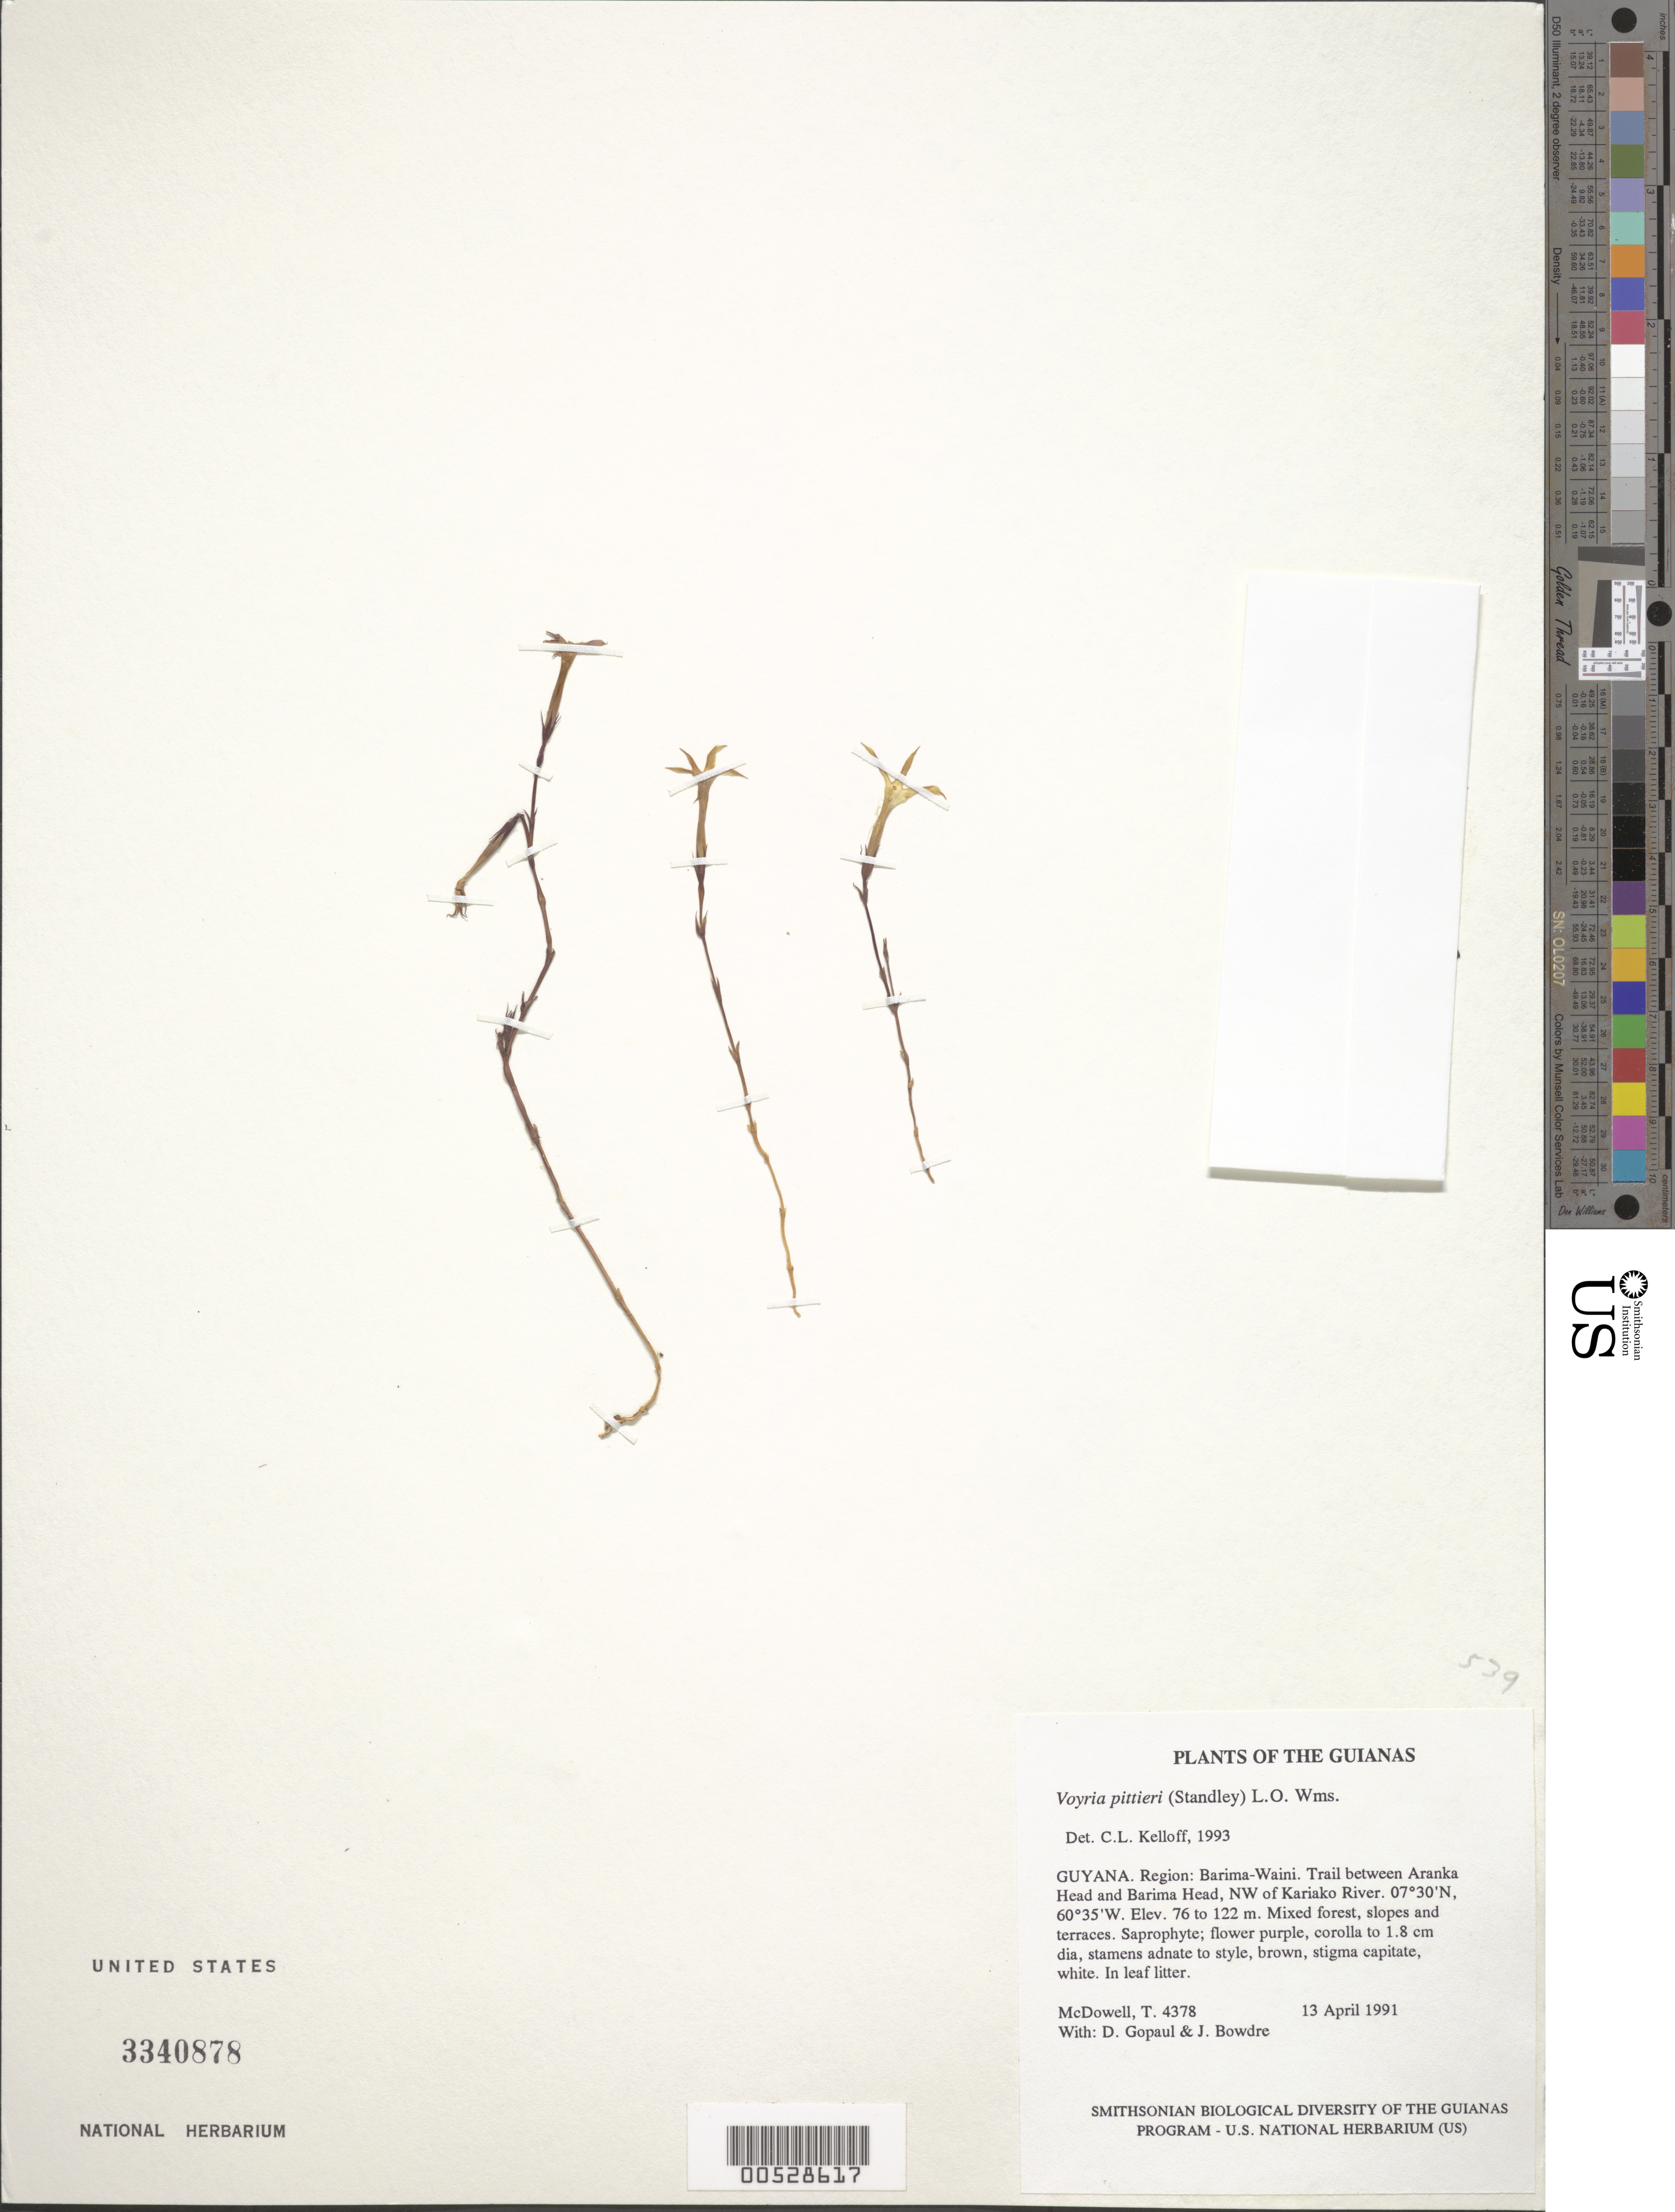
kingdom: Plantae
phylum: Tracheophyta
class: Magnoliopsida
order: Gentianales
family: Gentianaceae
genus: Voyria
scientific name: Voyria pittieri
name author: (Standl.) L.O. Williams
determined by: Kelloff, Carol L., (US), Smithsonian Institution - National Museum of Natural History (UNITED STATES)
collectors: T. McDowell, D. Gopaul & J. Bowdre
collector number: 4378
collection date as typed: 13 April 1991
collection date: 1991-04-13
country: Guyana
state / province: Barima-Waini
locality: Trail between Aranka Head and Barima Head, NW of Kariako River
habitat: Mixed forest, slopes and terraces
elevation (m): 76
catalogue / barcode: US 3340878